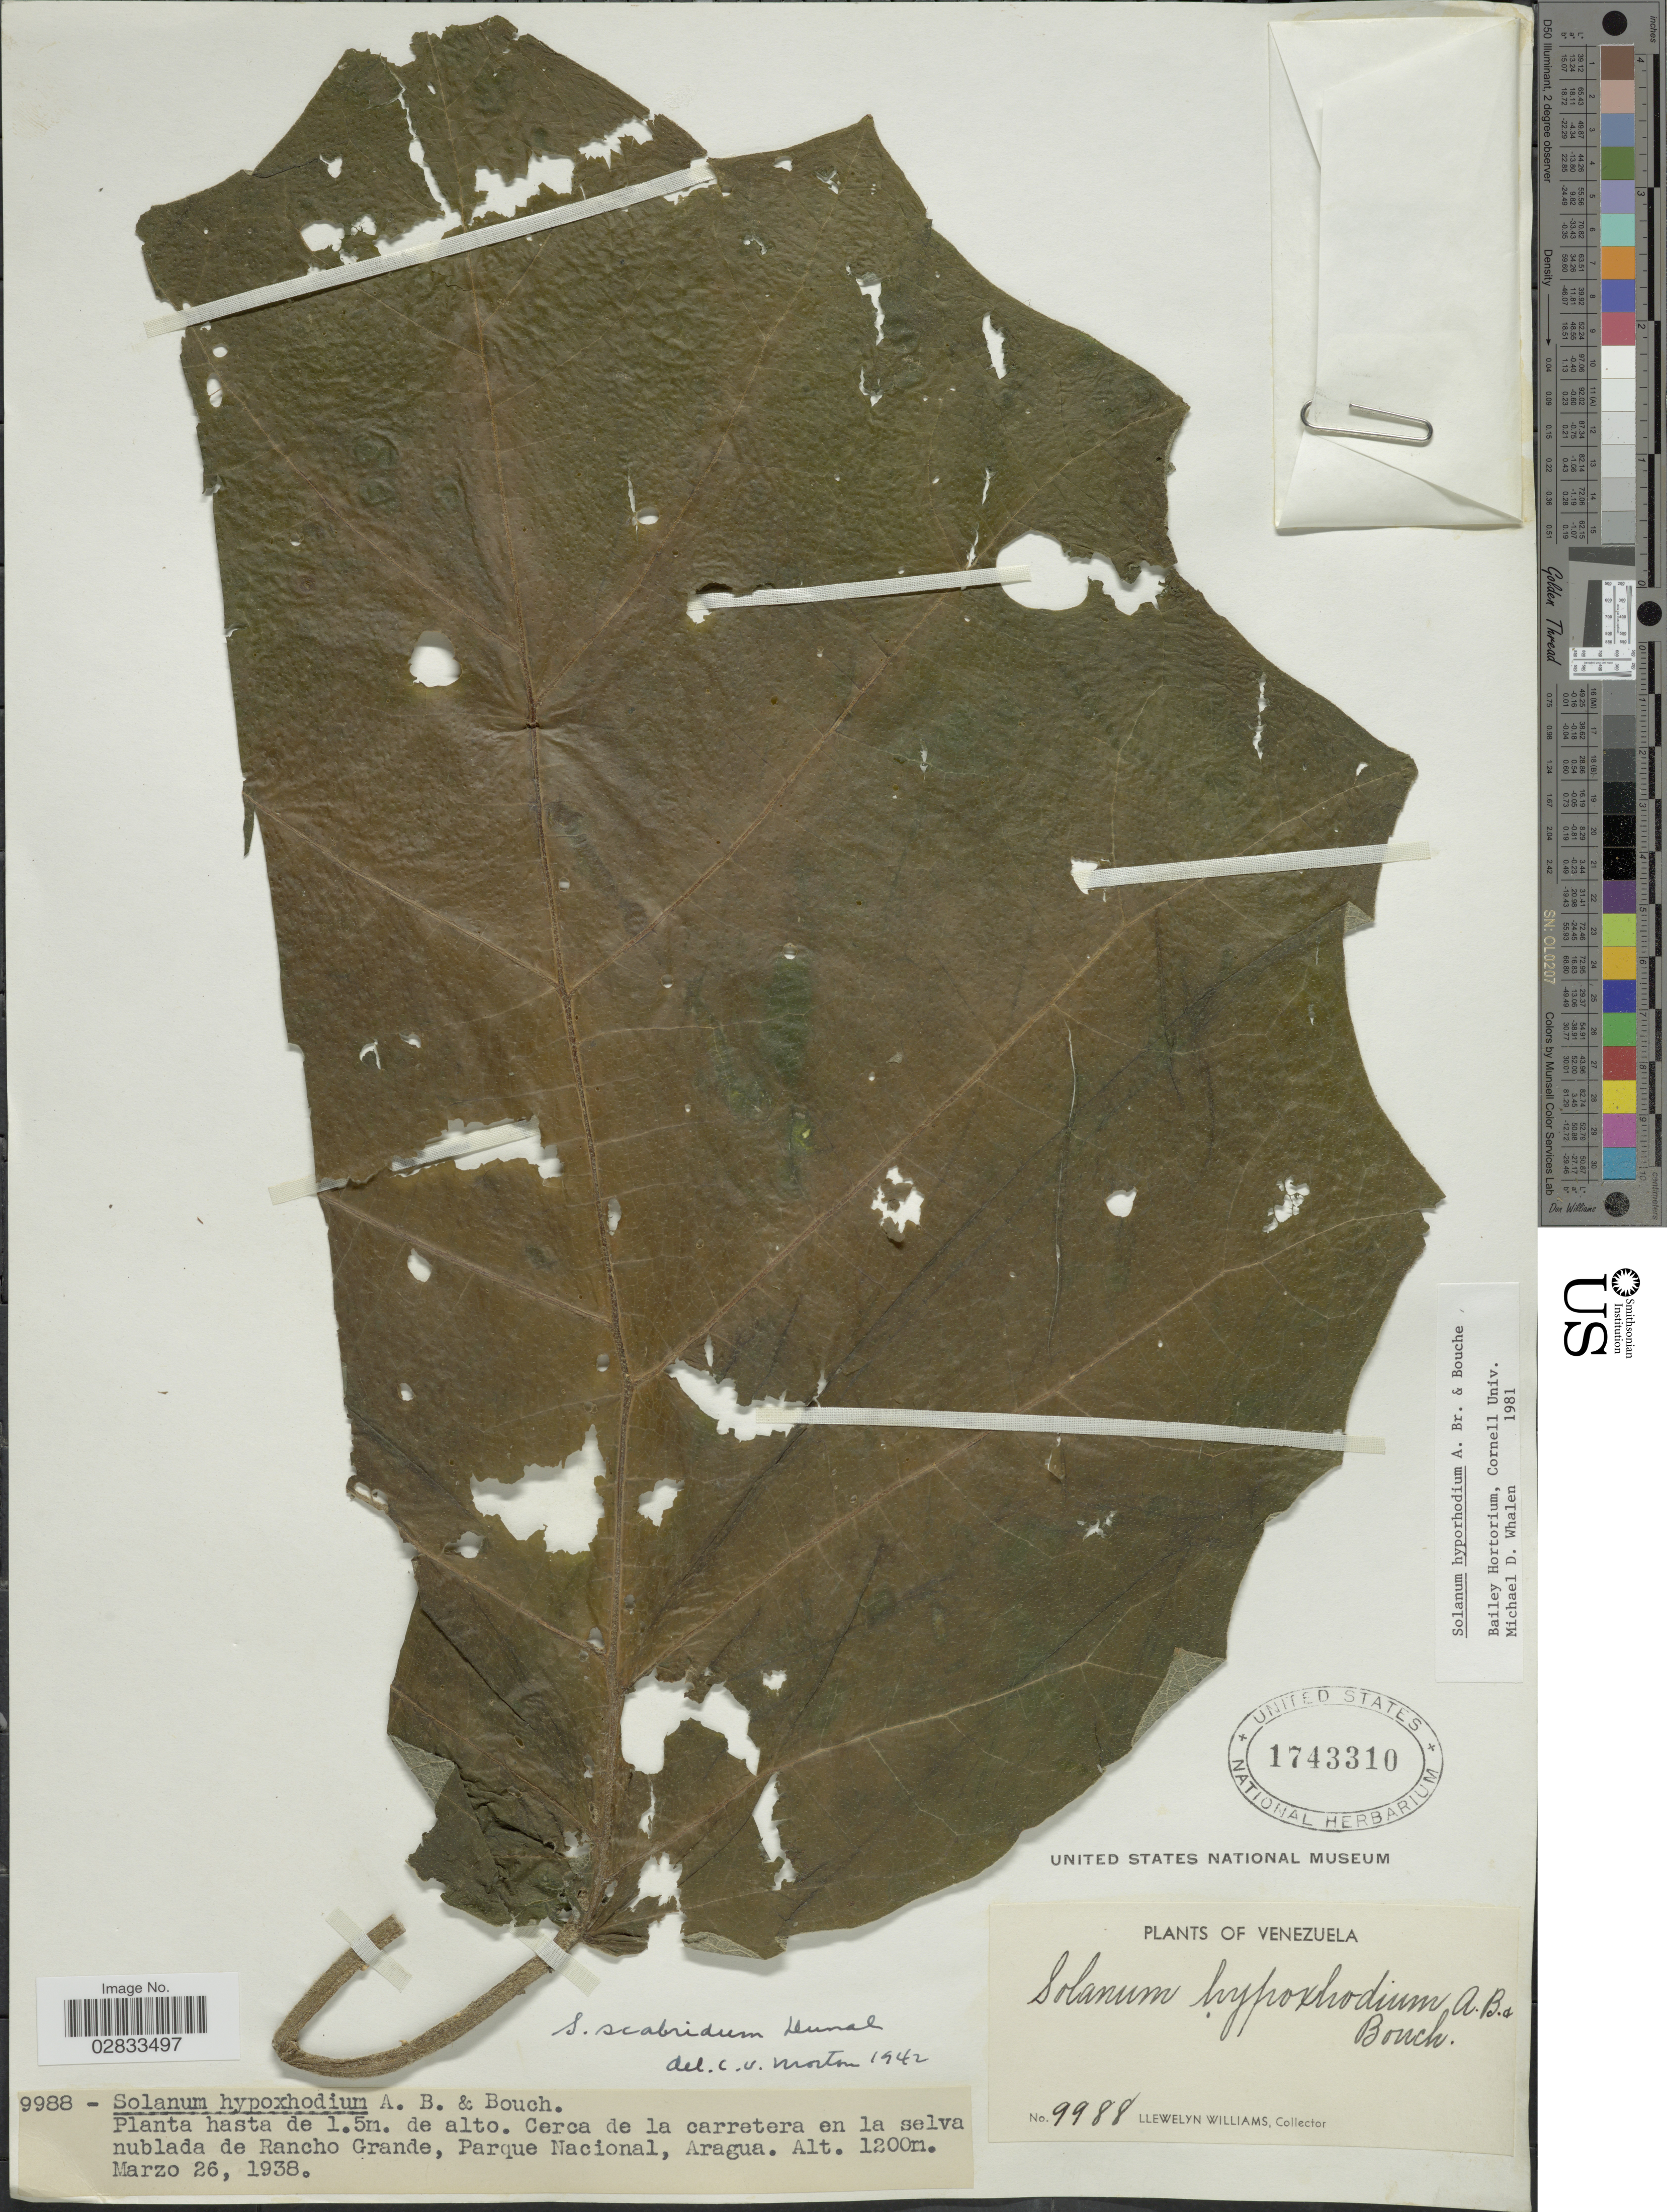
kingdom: Plantae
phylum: Tracheophyta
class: Magnoliopsida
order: Solanales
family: Solanaceae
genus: Solanum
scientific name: Solanum hyporhodium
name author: A. Braun & C.D. Bouché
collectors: Ll. Williams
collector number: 9988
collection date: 1938-03-26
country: Venezuela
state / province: Aragua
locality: Cerca de la carretera en la selva nublada de Rancho Grande, Parque Nacional.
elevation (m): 1200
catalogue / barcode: US 1743310